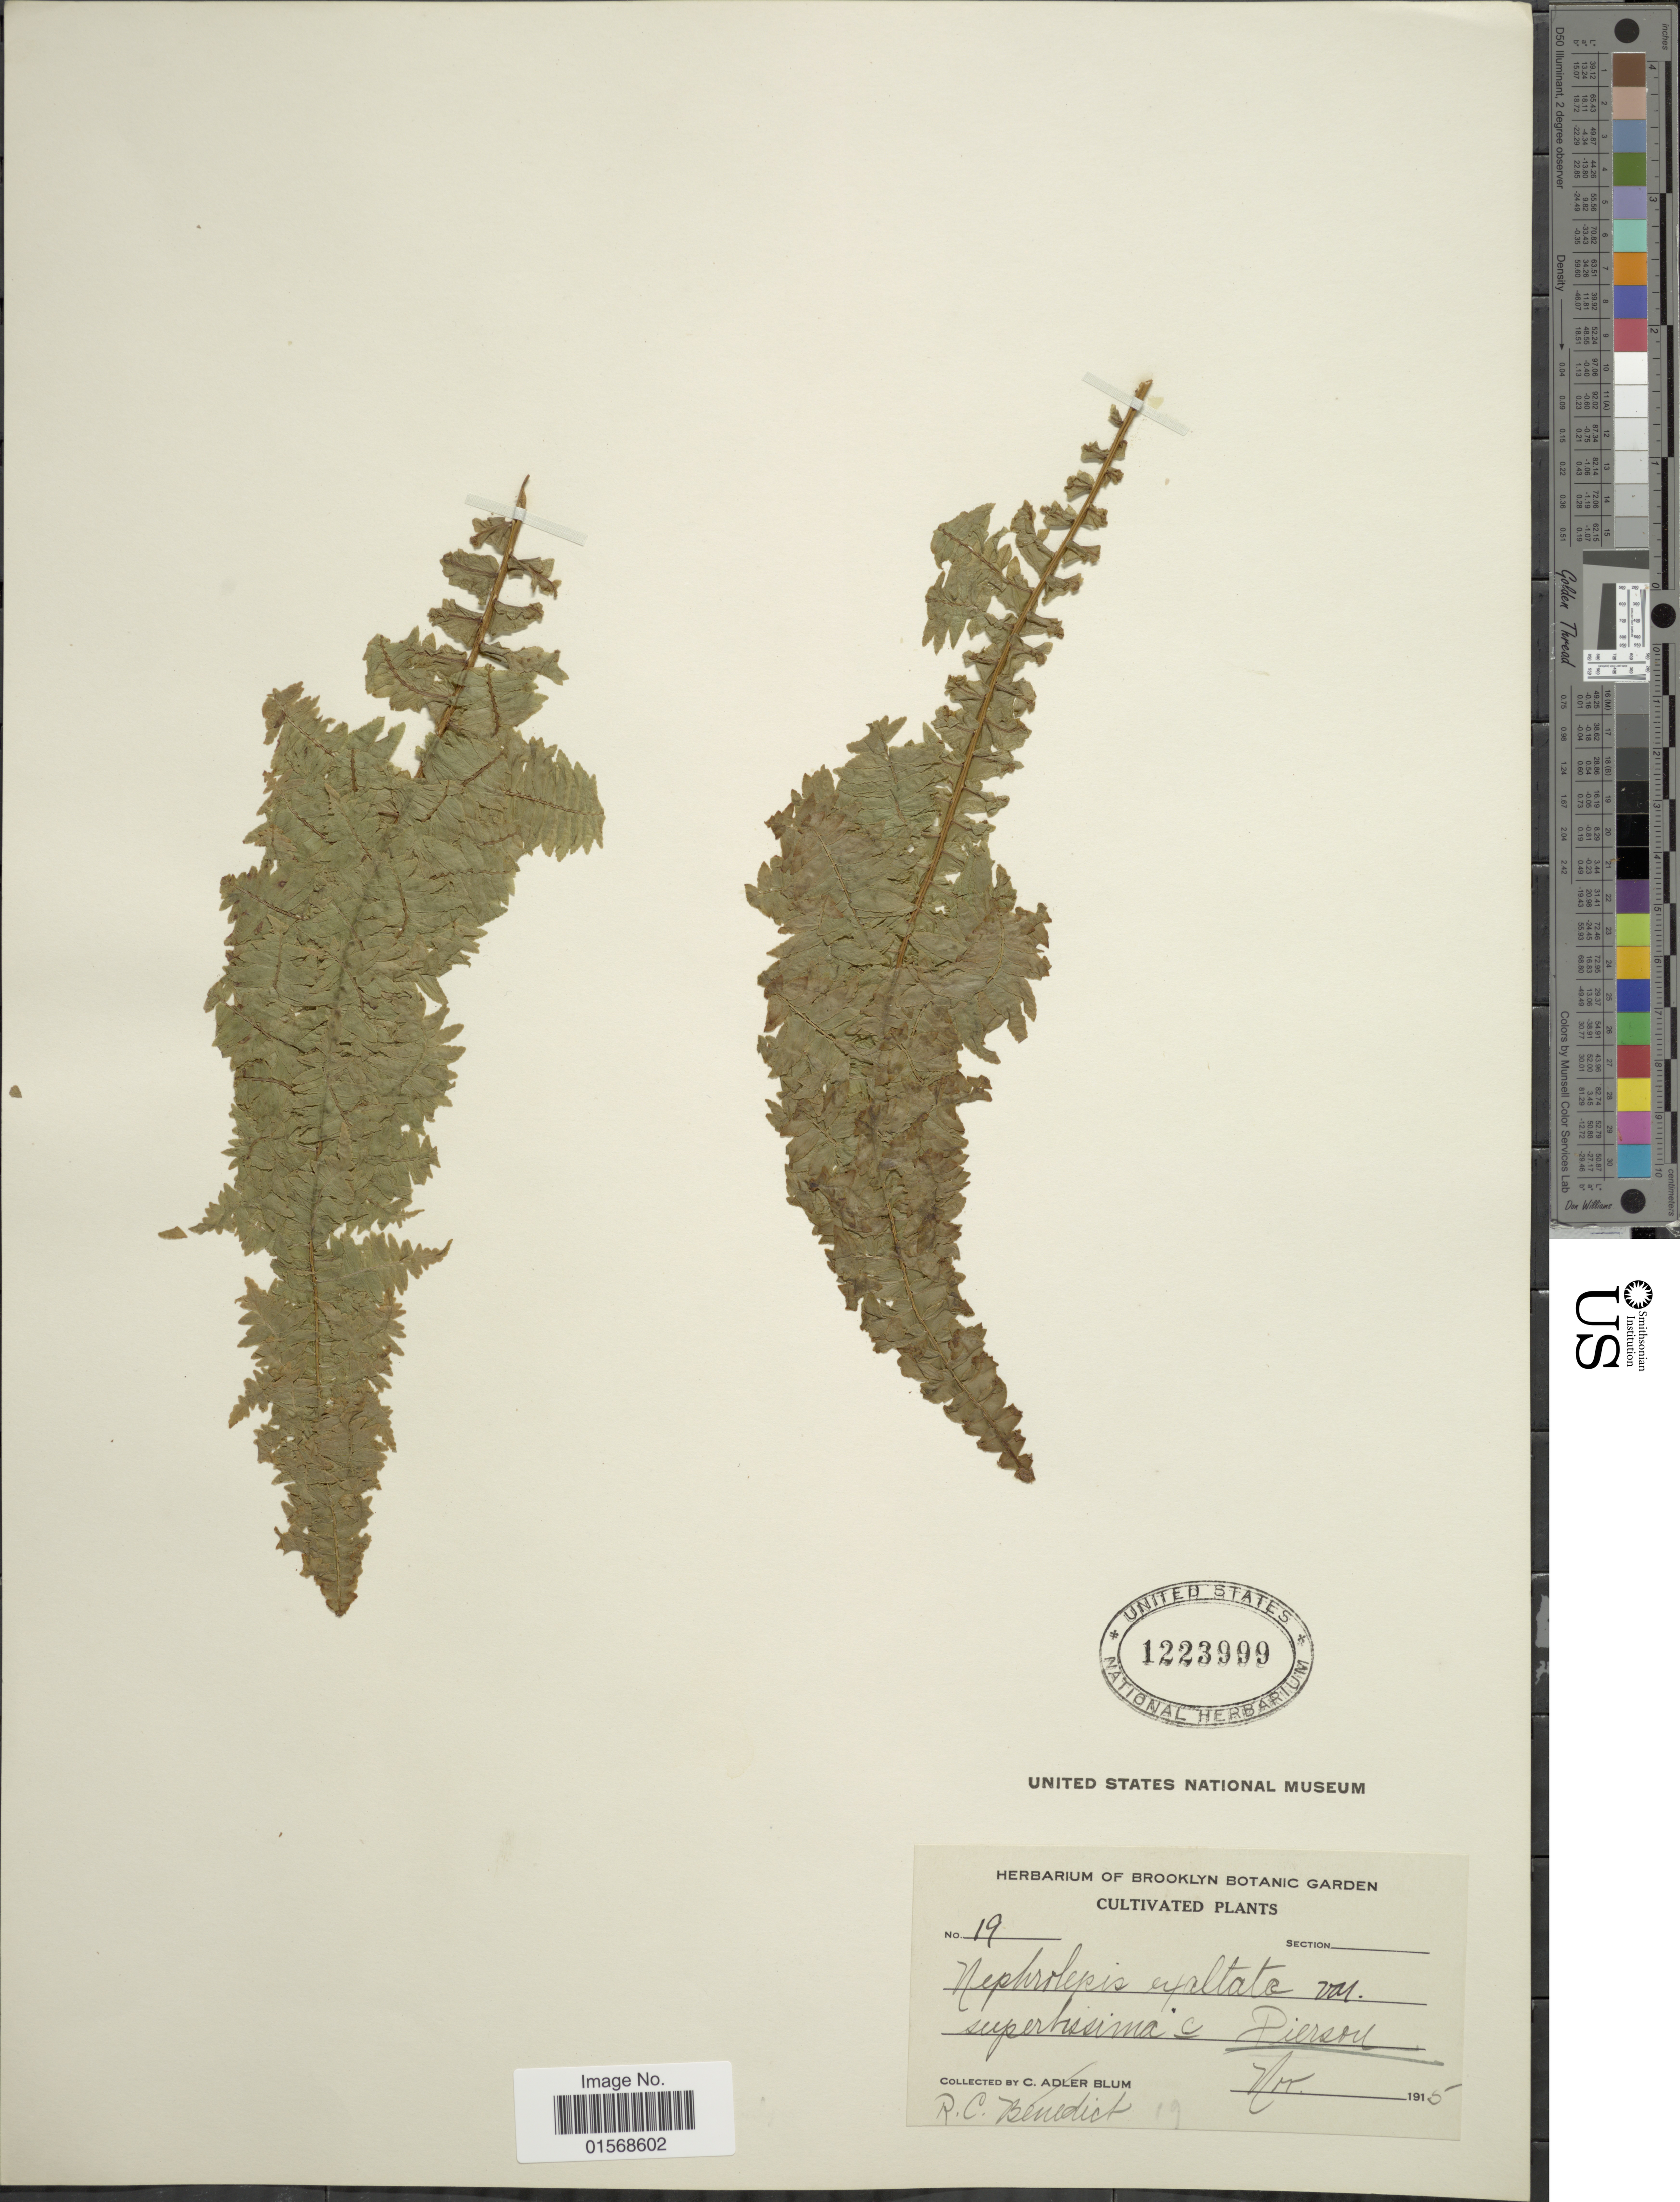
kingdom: Plantae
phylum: Tracheophyta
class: Polypodiopsida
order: Polypodiales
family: Nephrolepidaceae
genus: Nephrolepis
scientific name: Nephrolepis 'Curly'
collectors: R. C. Benedict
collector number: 19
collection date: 1915-11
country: United States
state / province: New York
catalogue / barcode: US 1223999